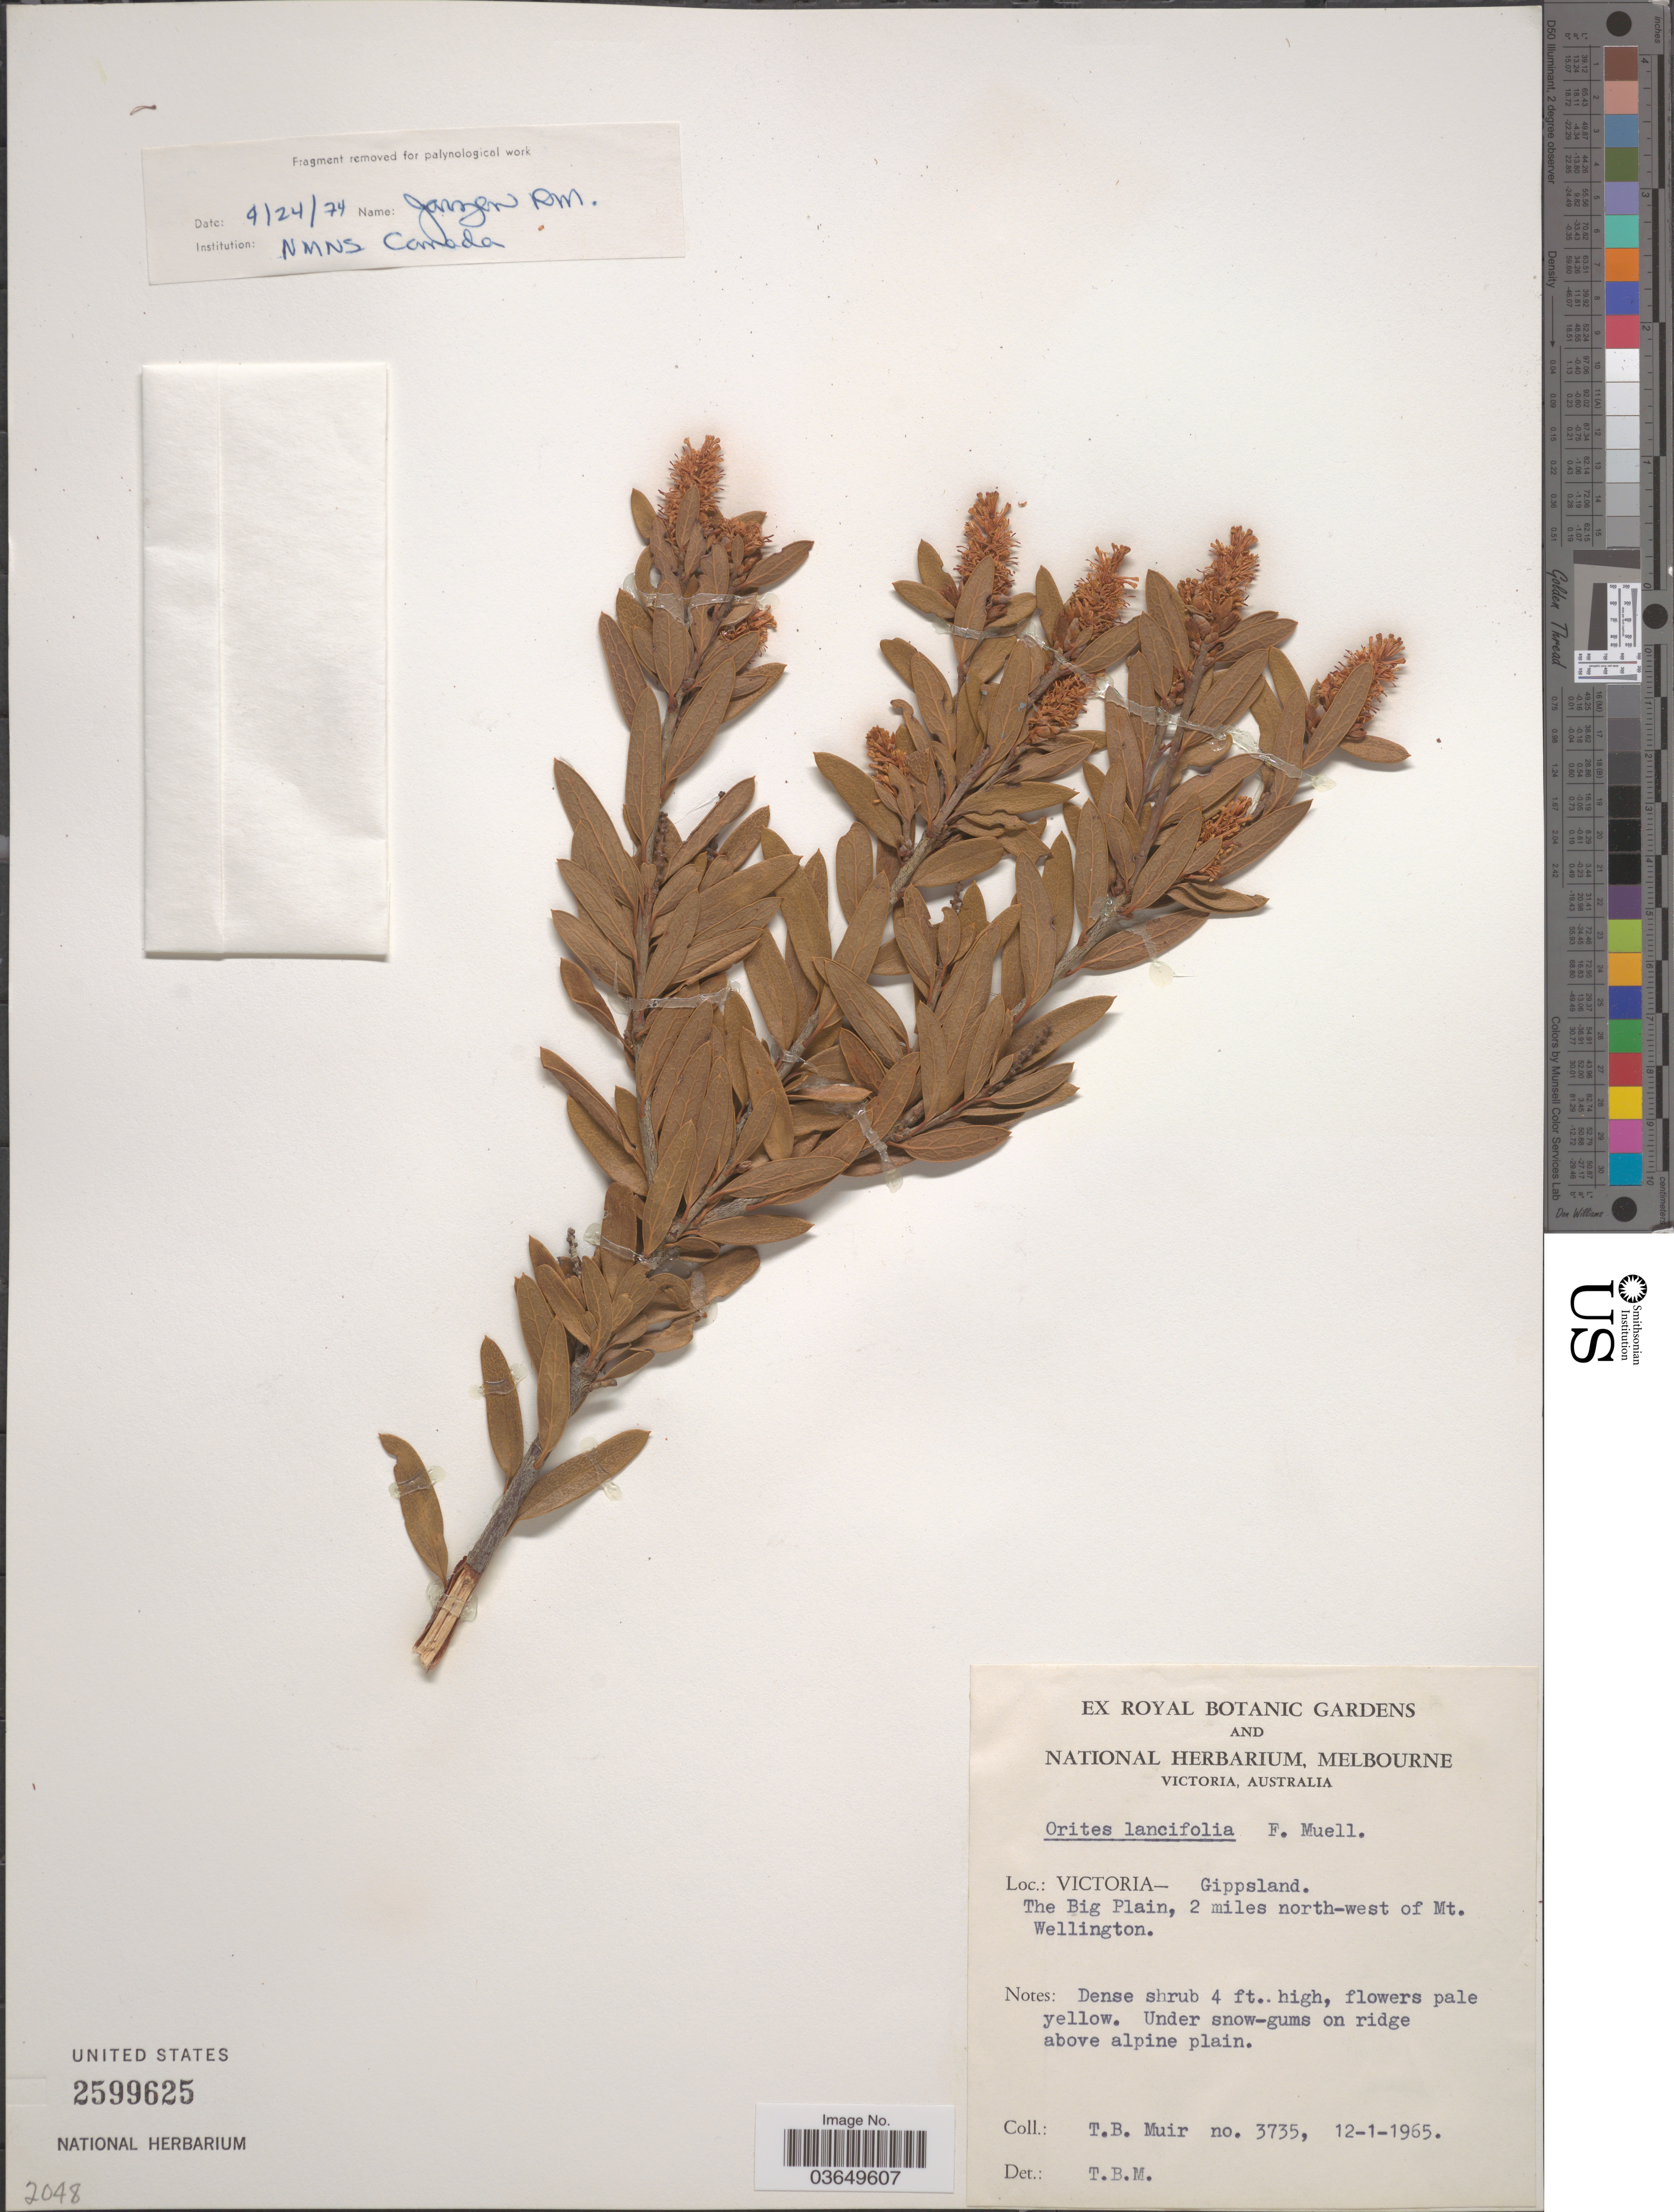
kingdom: Plantae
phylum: Tracheophyta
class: Magnoliopsida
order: Proteales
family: Proteaceae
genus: Orites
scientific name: Orites lancifolius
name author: F. Muell.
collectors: T. Muir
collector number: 3735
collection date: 1965-01-12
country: Australia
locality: Victoria-Gippsland. The Big Plain, 2 miles north-west of Mt. Wellington.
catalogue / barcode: US 2599625